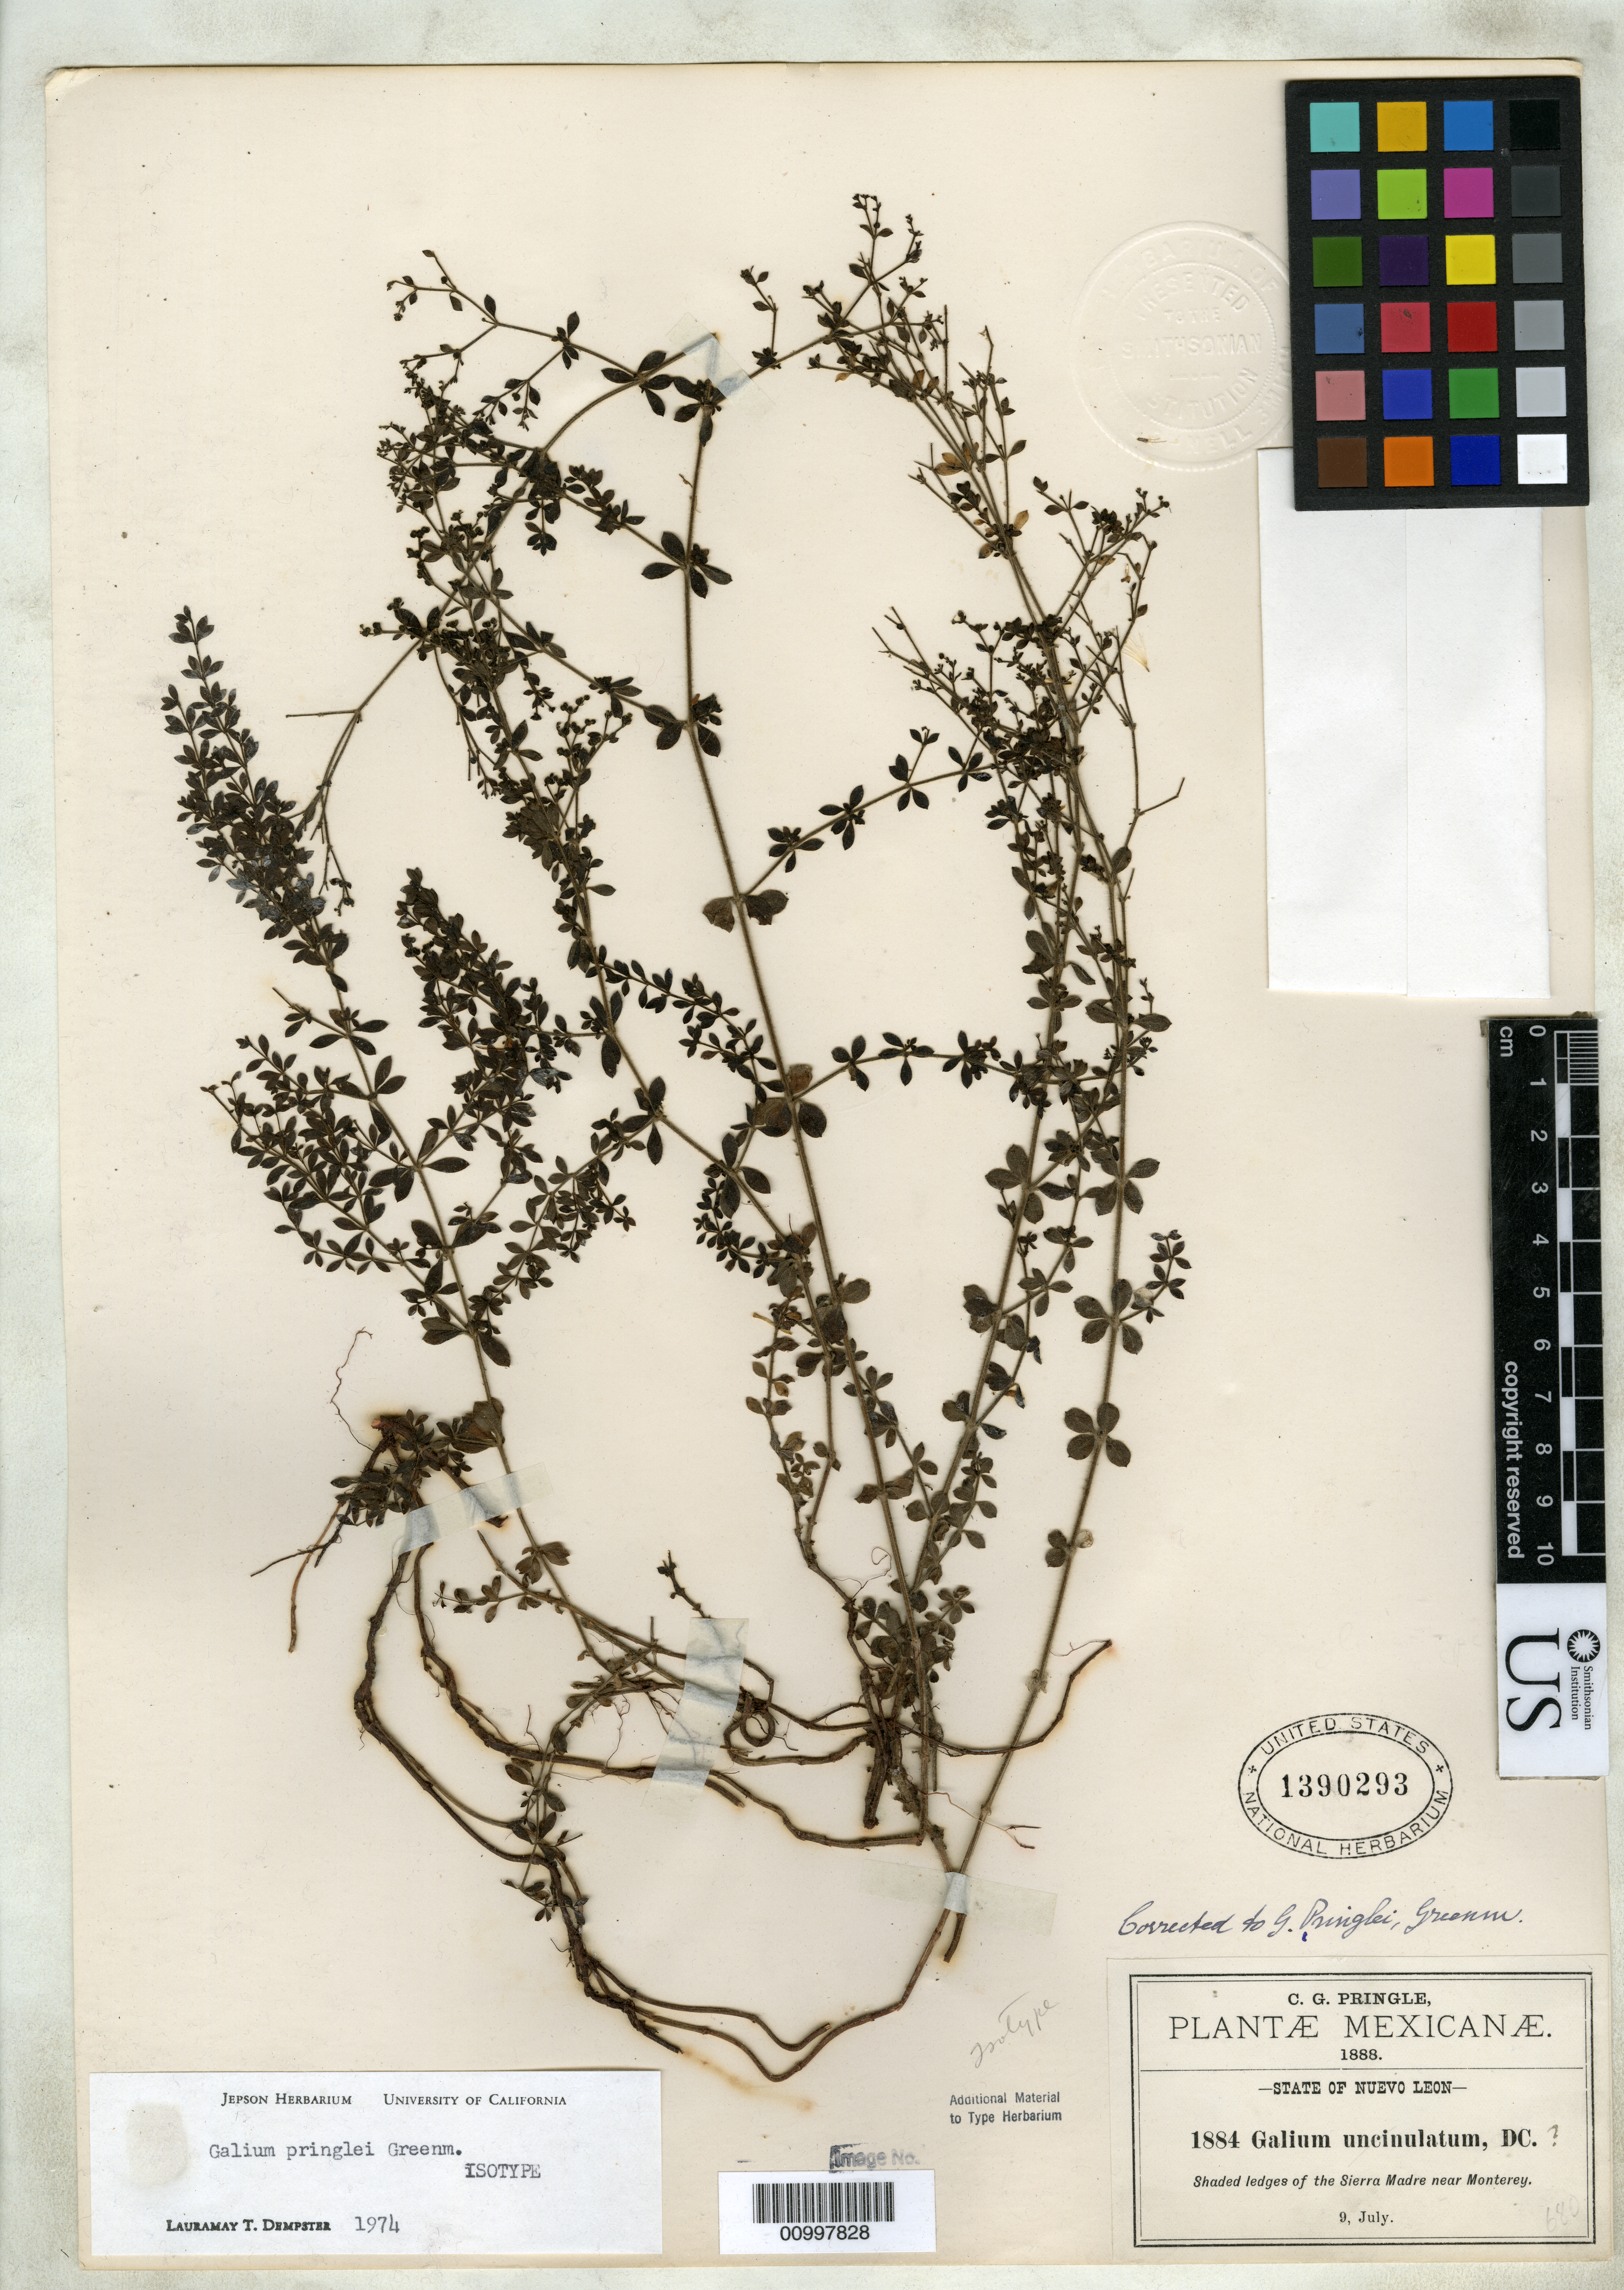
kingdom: Plantae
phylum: Tracheophyta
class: Magnoliopsida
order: Gentianales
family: Rubiaceae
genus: Galium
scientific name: Galium pringlei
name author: Greenm.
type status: Isotype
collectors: C. G. Pringle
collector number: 1884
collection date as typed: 09 Jul 1888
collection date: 1888-07-09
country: Mexico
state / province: Nuevo León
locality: Shaded ledges of the Sierra Madre near Monterey.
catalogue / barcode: US 1390293